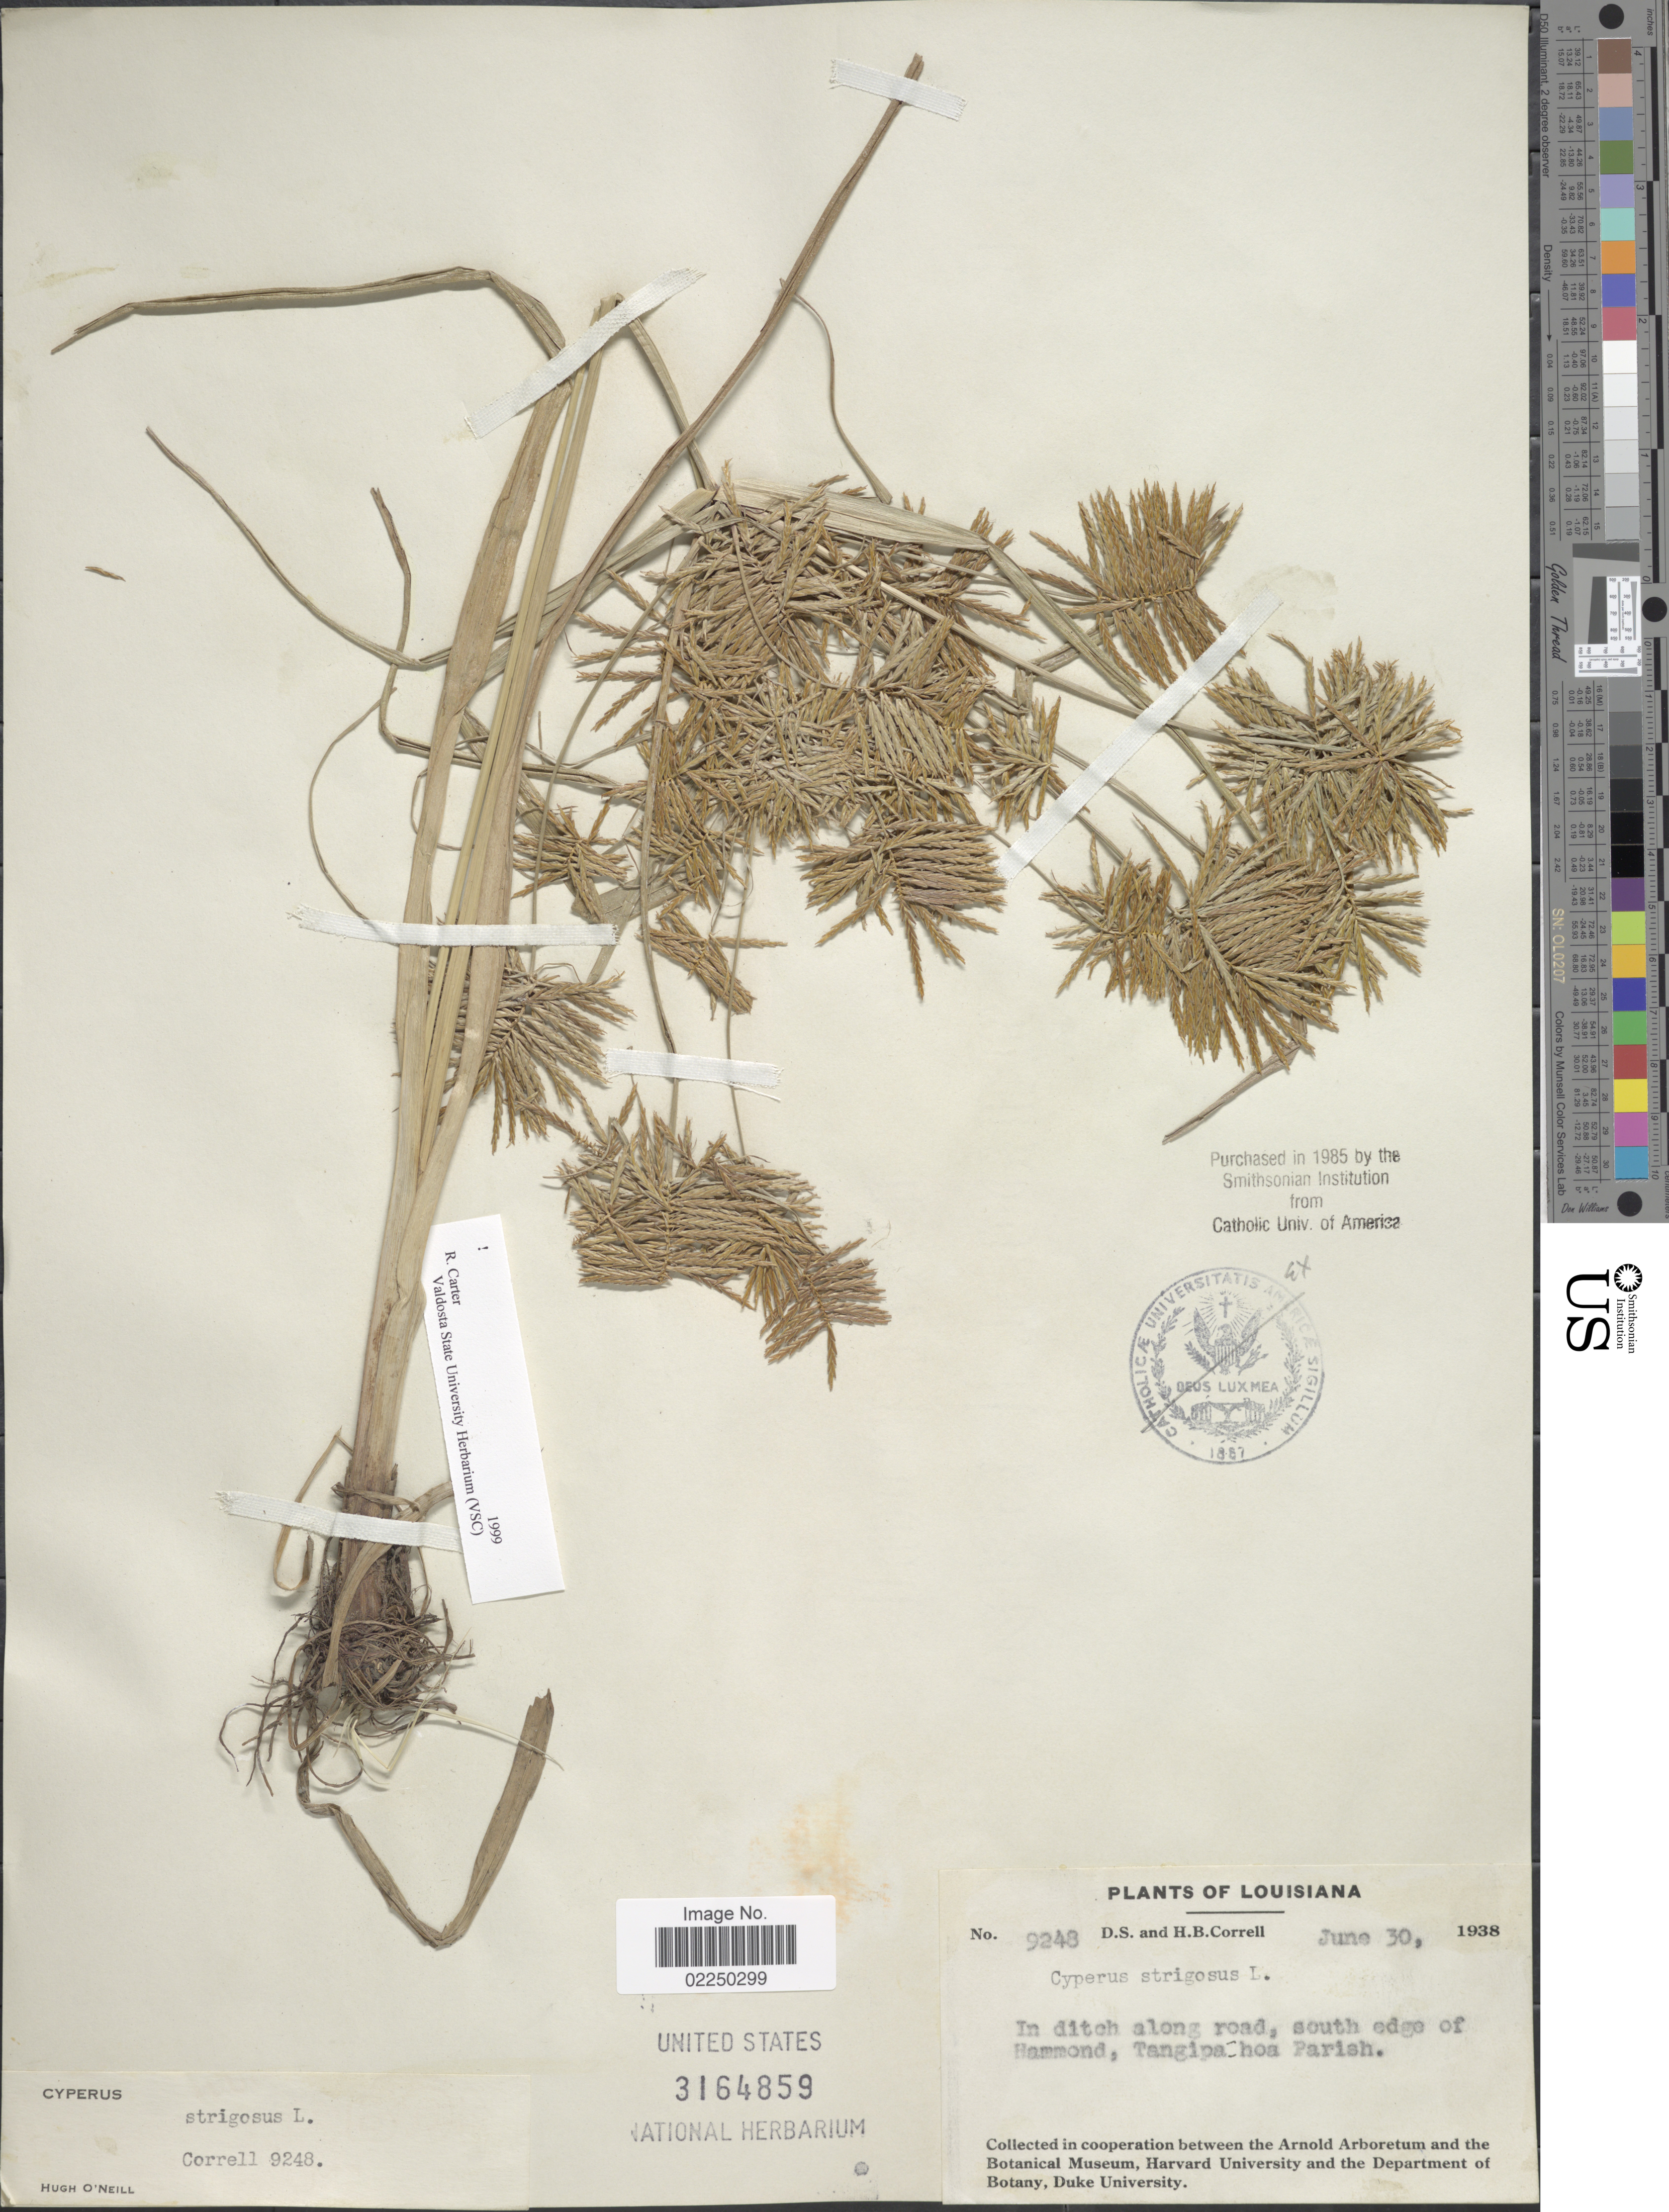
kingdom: Plantae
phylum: Tracheophyta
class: Liliopsida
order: Poales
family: Cyperaceae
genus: Cyperus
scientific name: Cyperus strigosus L.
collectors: D. S. Correll & H. Correll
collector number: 9248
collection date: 1938-06-30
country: United States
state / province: Louisiana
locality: In ditch along road, south edge of Harmond, Tangupa hoa Parish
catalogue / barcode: US 3164859